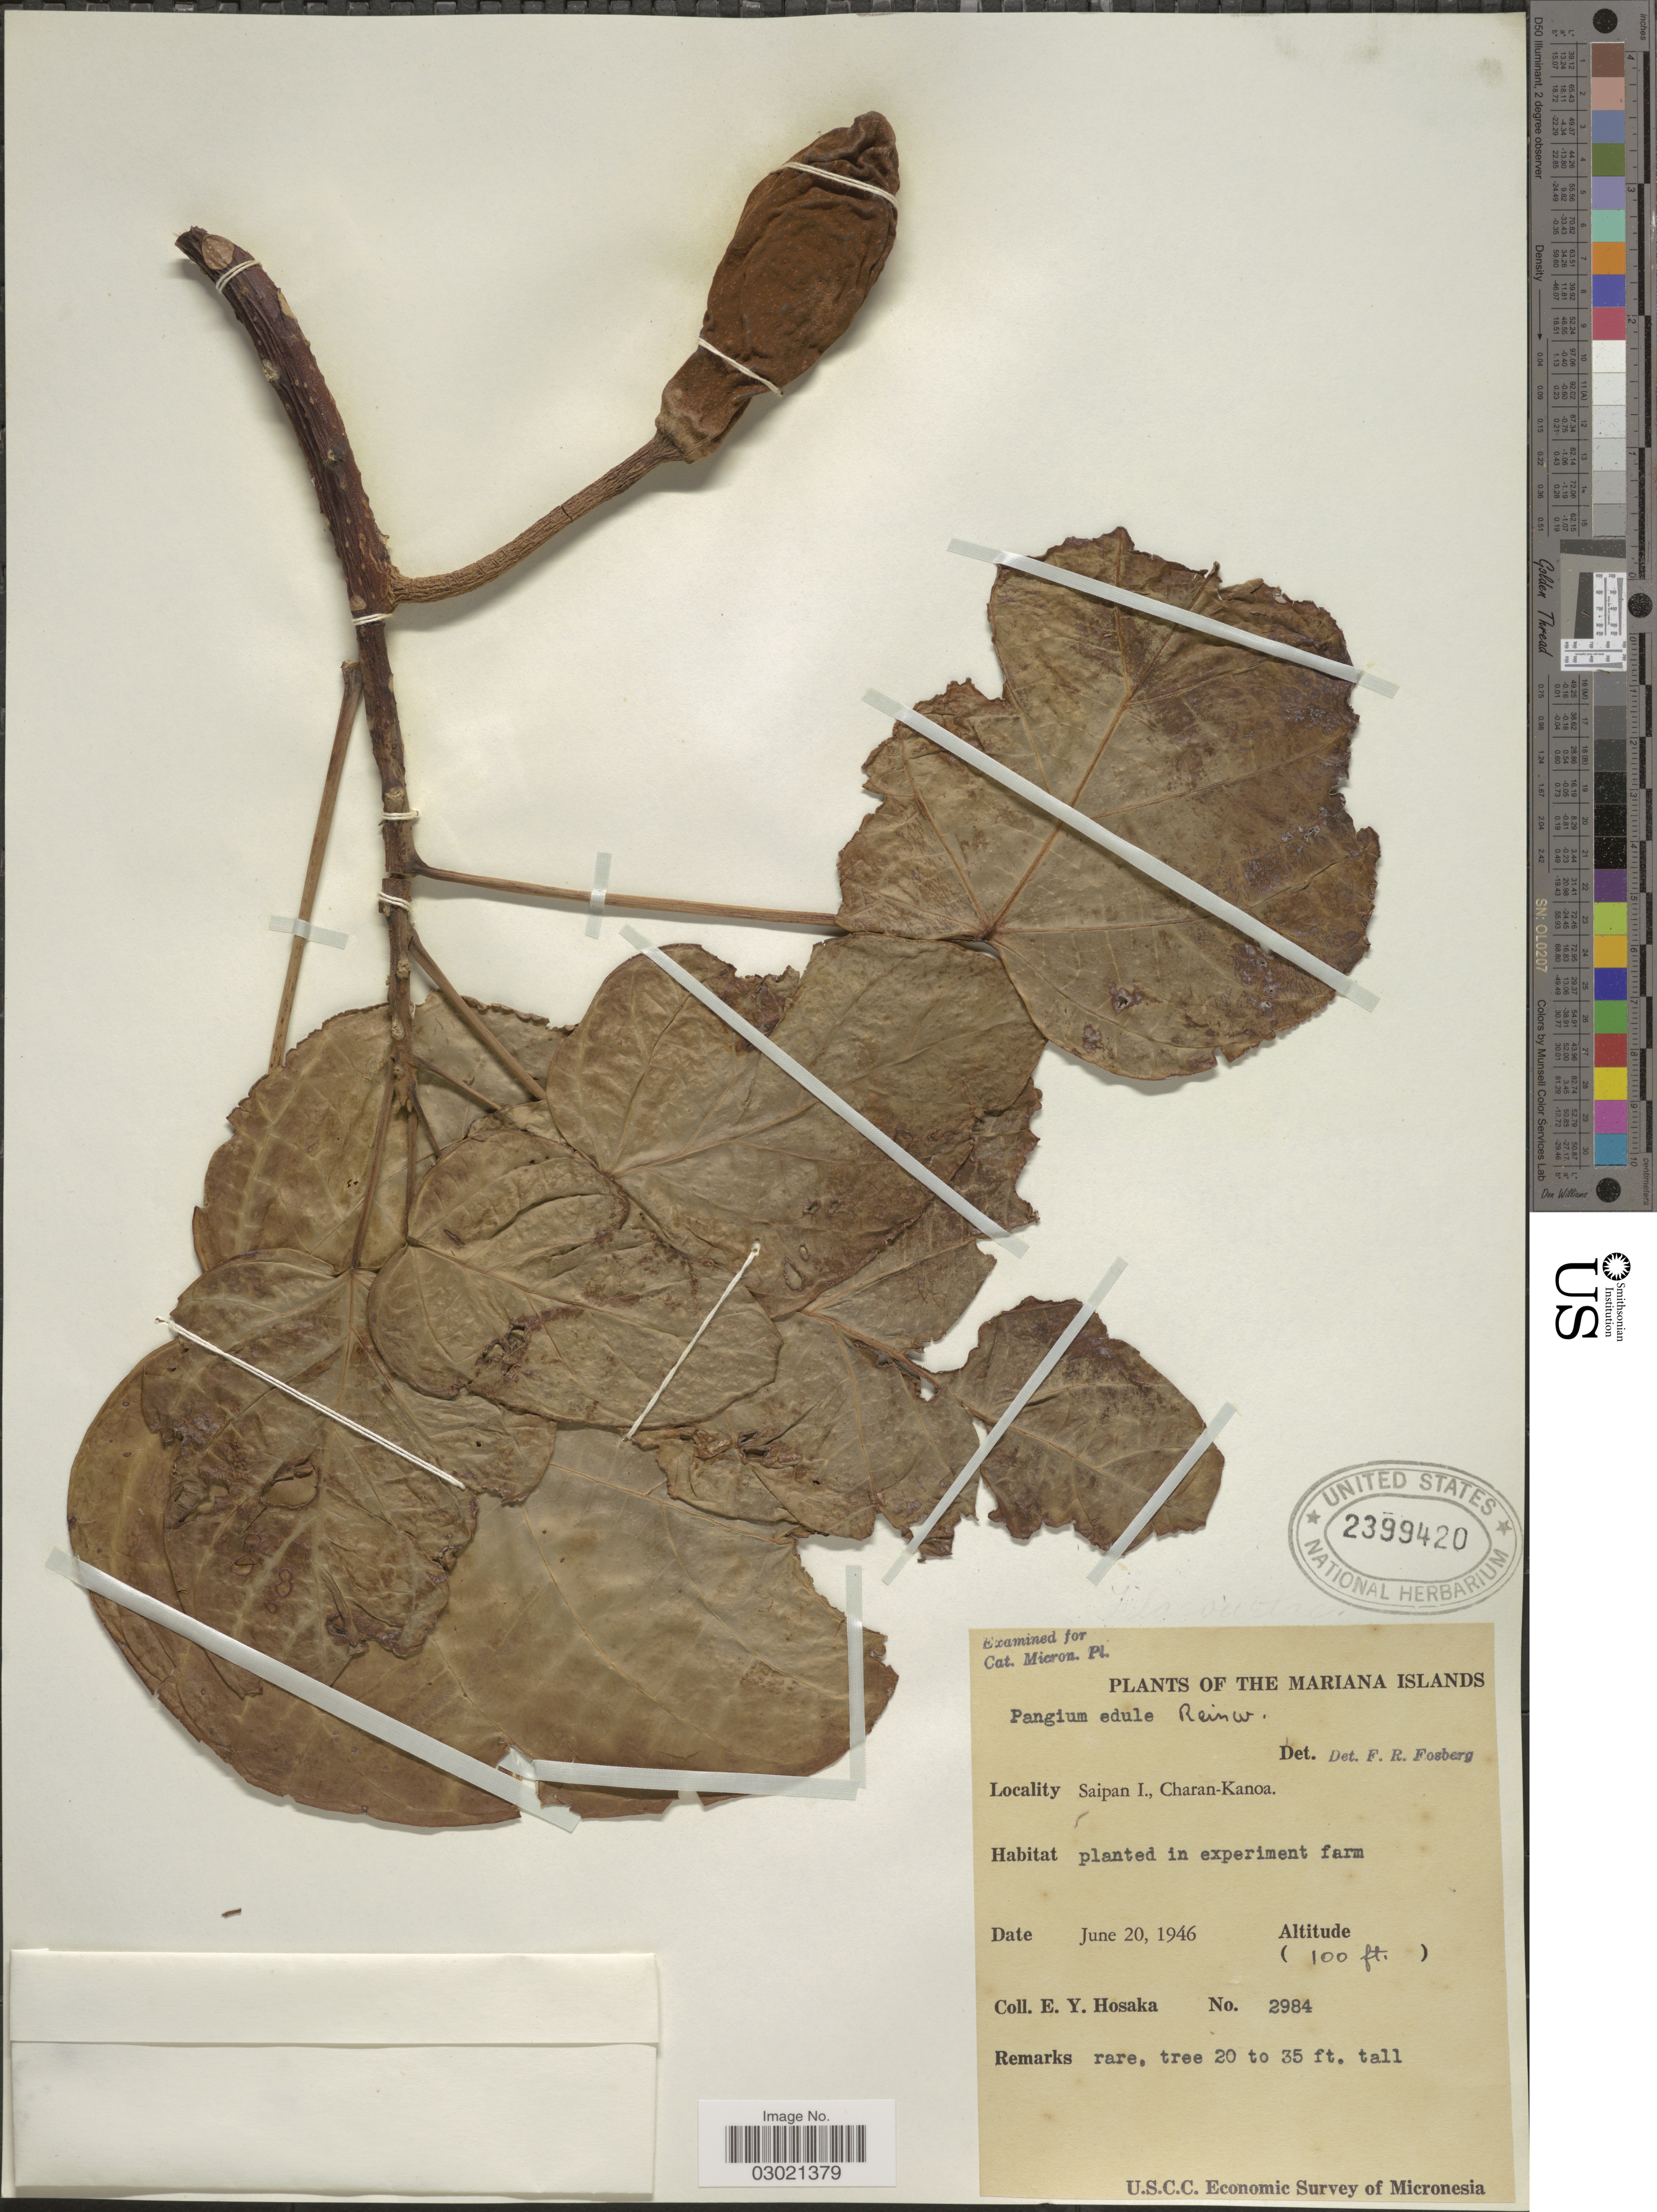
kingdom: Plantae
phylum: Tracheophyta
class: Magnoliopsida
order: Malpighiales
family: Achariaceae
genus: Pangium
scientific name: Pangium edule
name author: Reinw.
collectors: E. Y. Hosaka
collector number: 2984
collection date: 1946-06-20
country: Northern Mariana Islands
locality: The Mariana Islands. Saipan I., Charan-Kanoa.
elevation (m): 30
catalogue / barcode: US 2399420